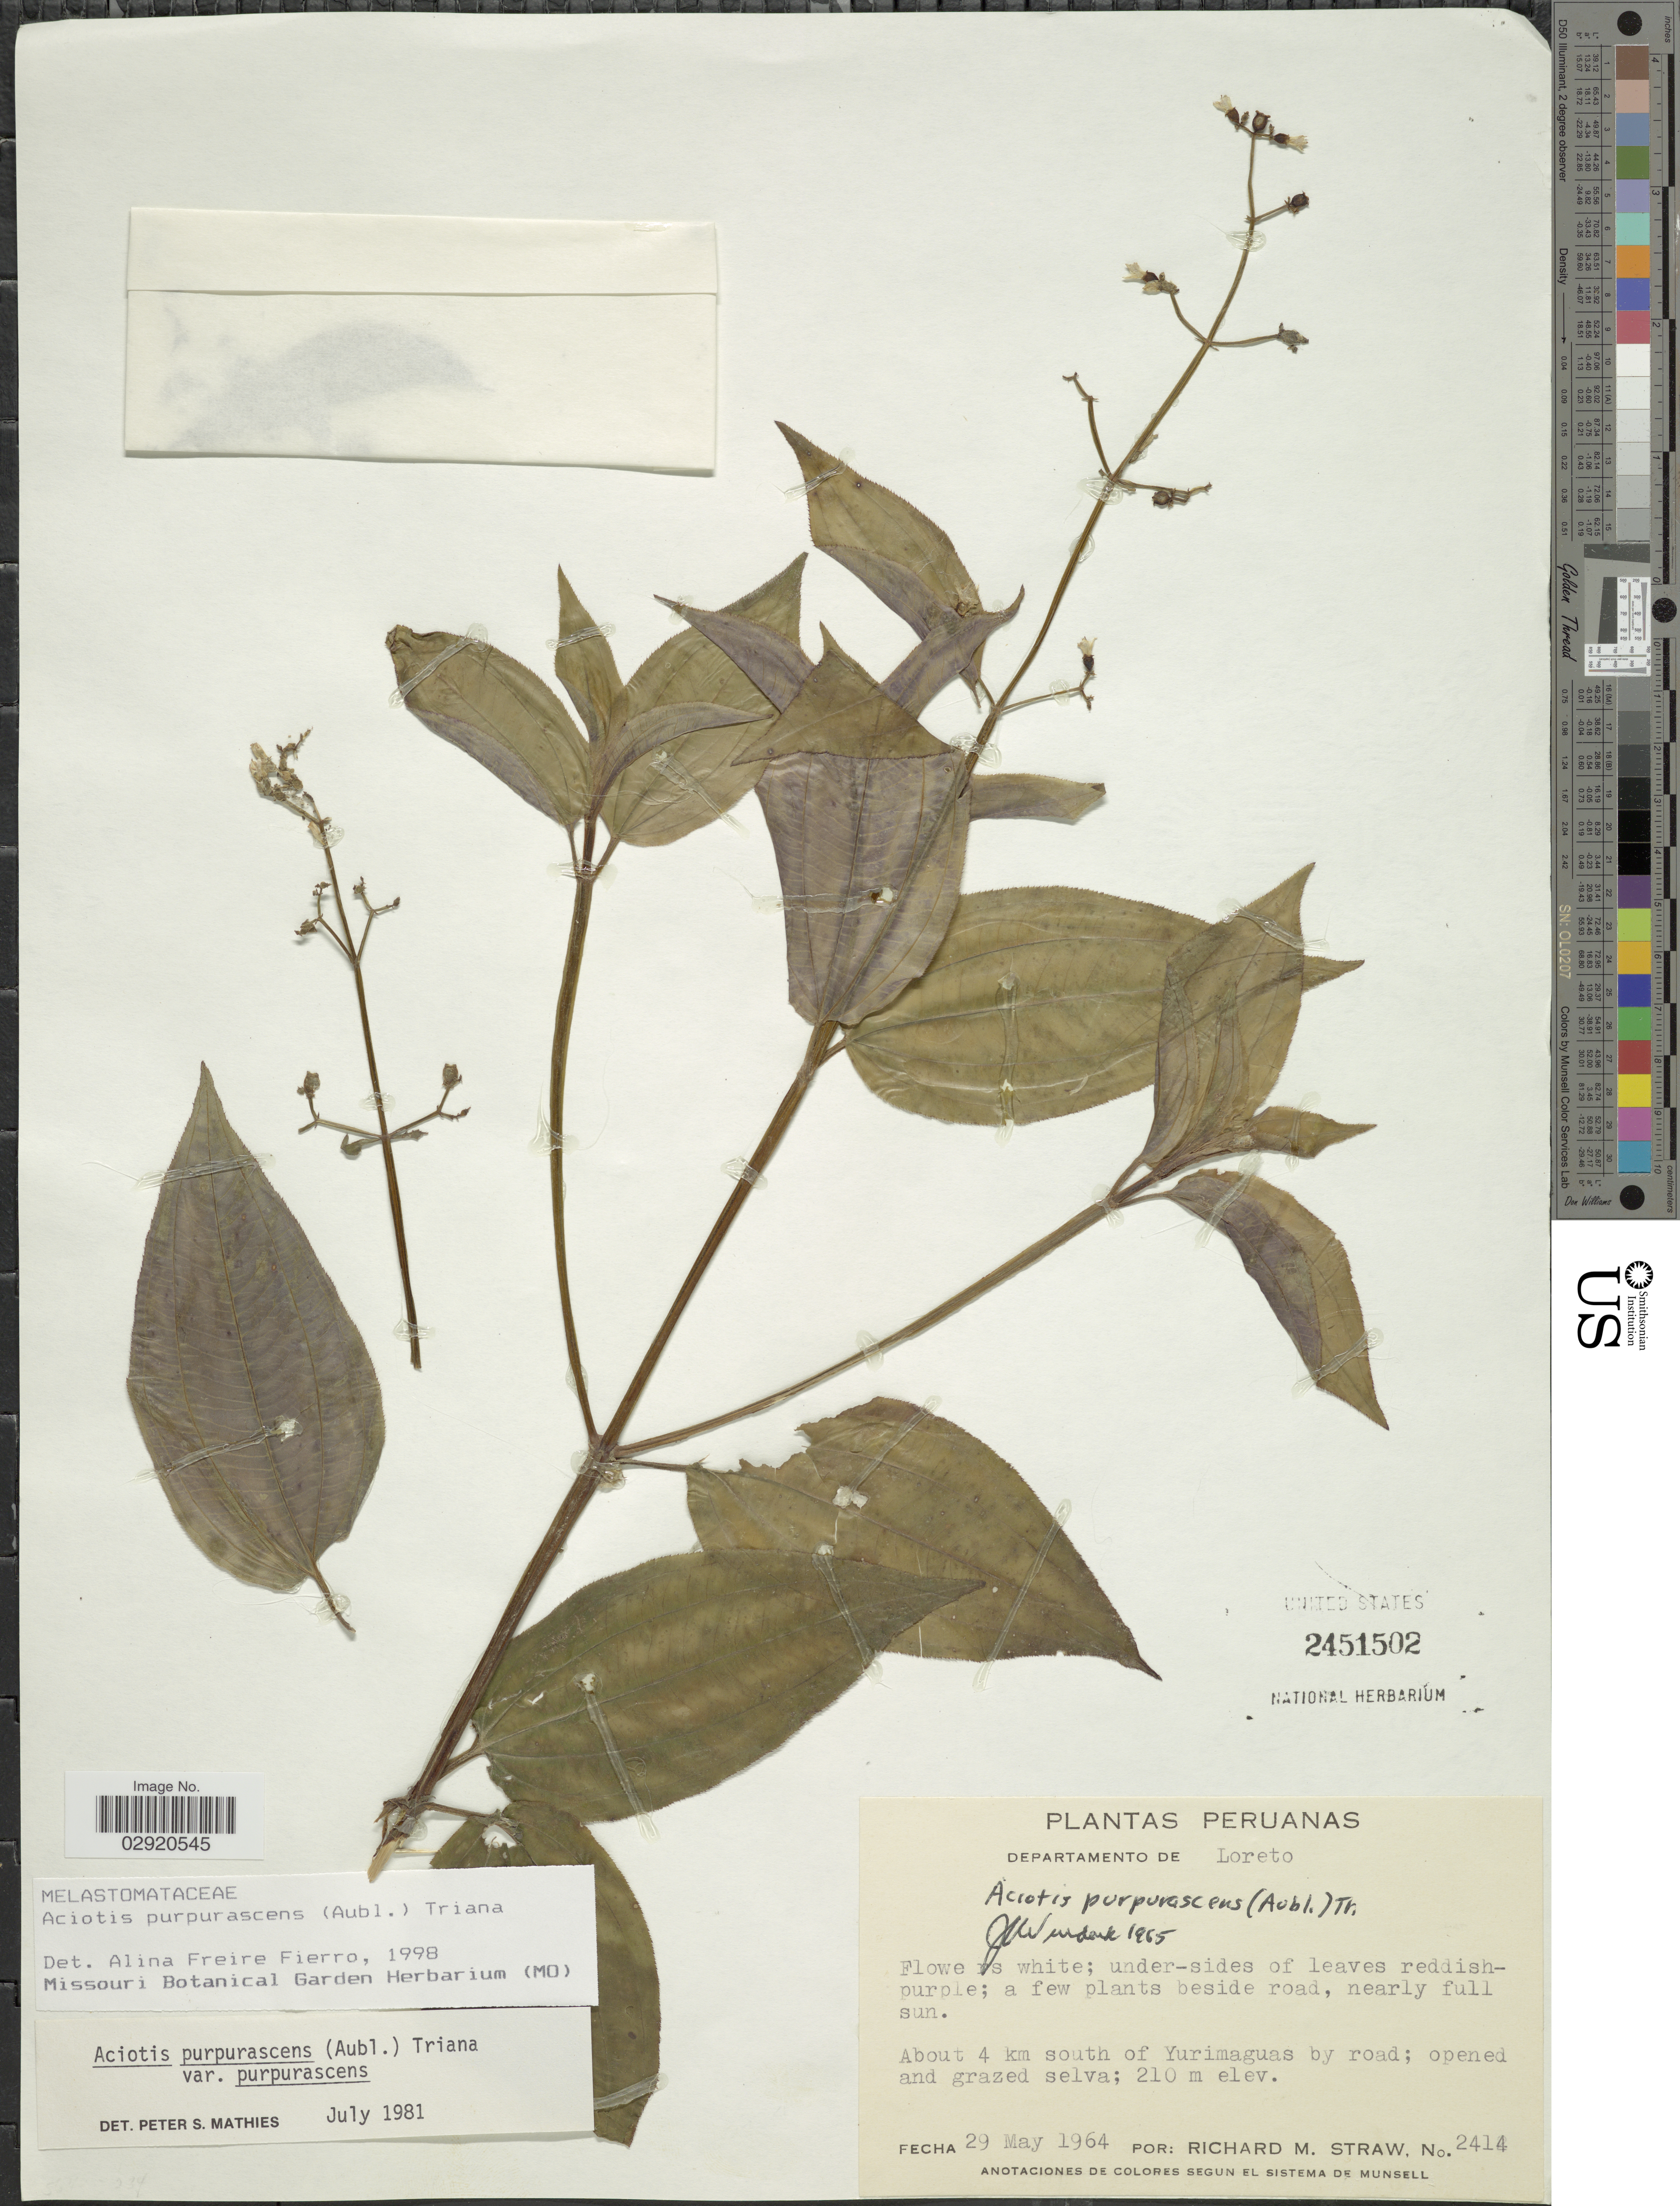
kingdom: Plantae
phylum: Tracheophyta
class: Magnoliopsida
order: Myrtales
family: Melastomataceae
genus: Aciotis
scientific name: Aciotis purpurascens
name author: (Aubl.) Triana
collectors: R. M. Straw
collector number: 2414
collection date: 1964-05-29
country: Peru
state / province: Loreto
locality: Departamento de Loreto. About 4 km south of Yurimaguas by road.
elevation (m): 210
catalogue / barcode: US 2451502